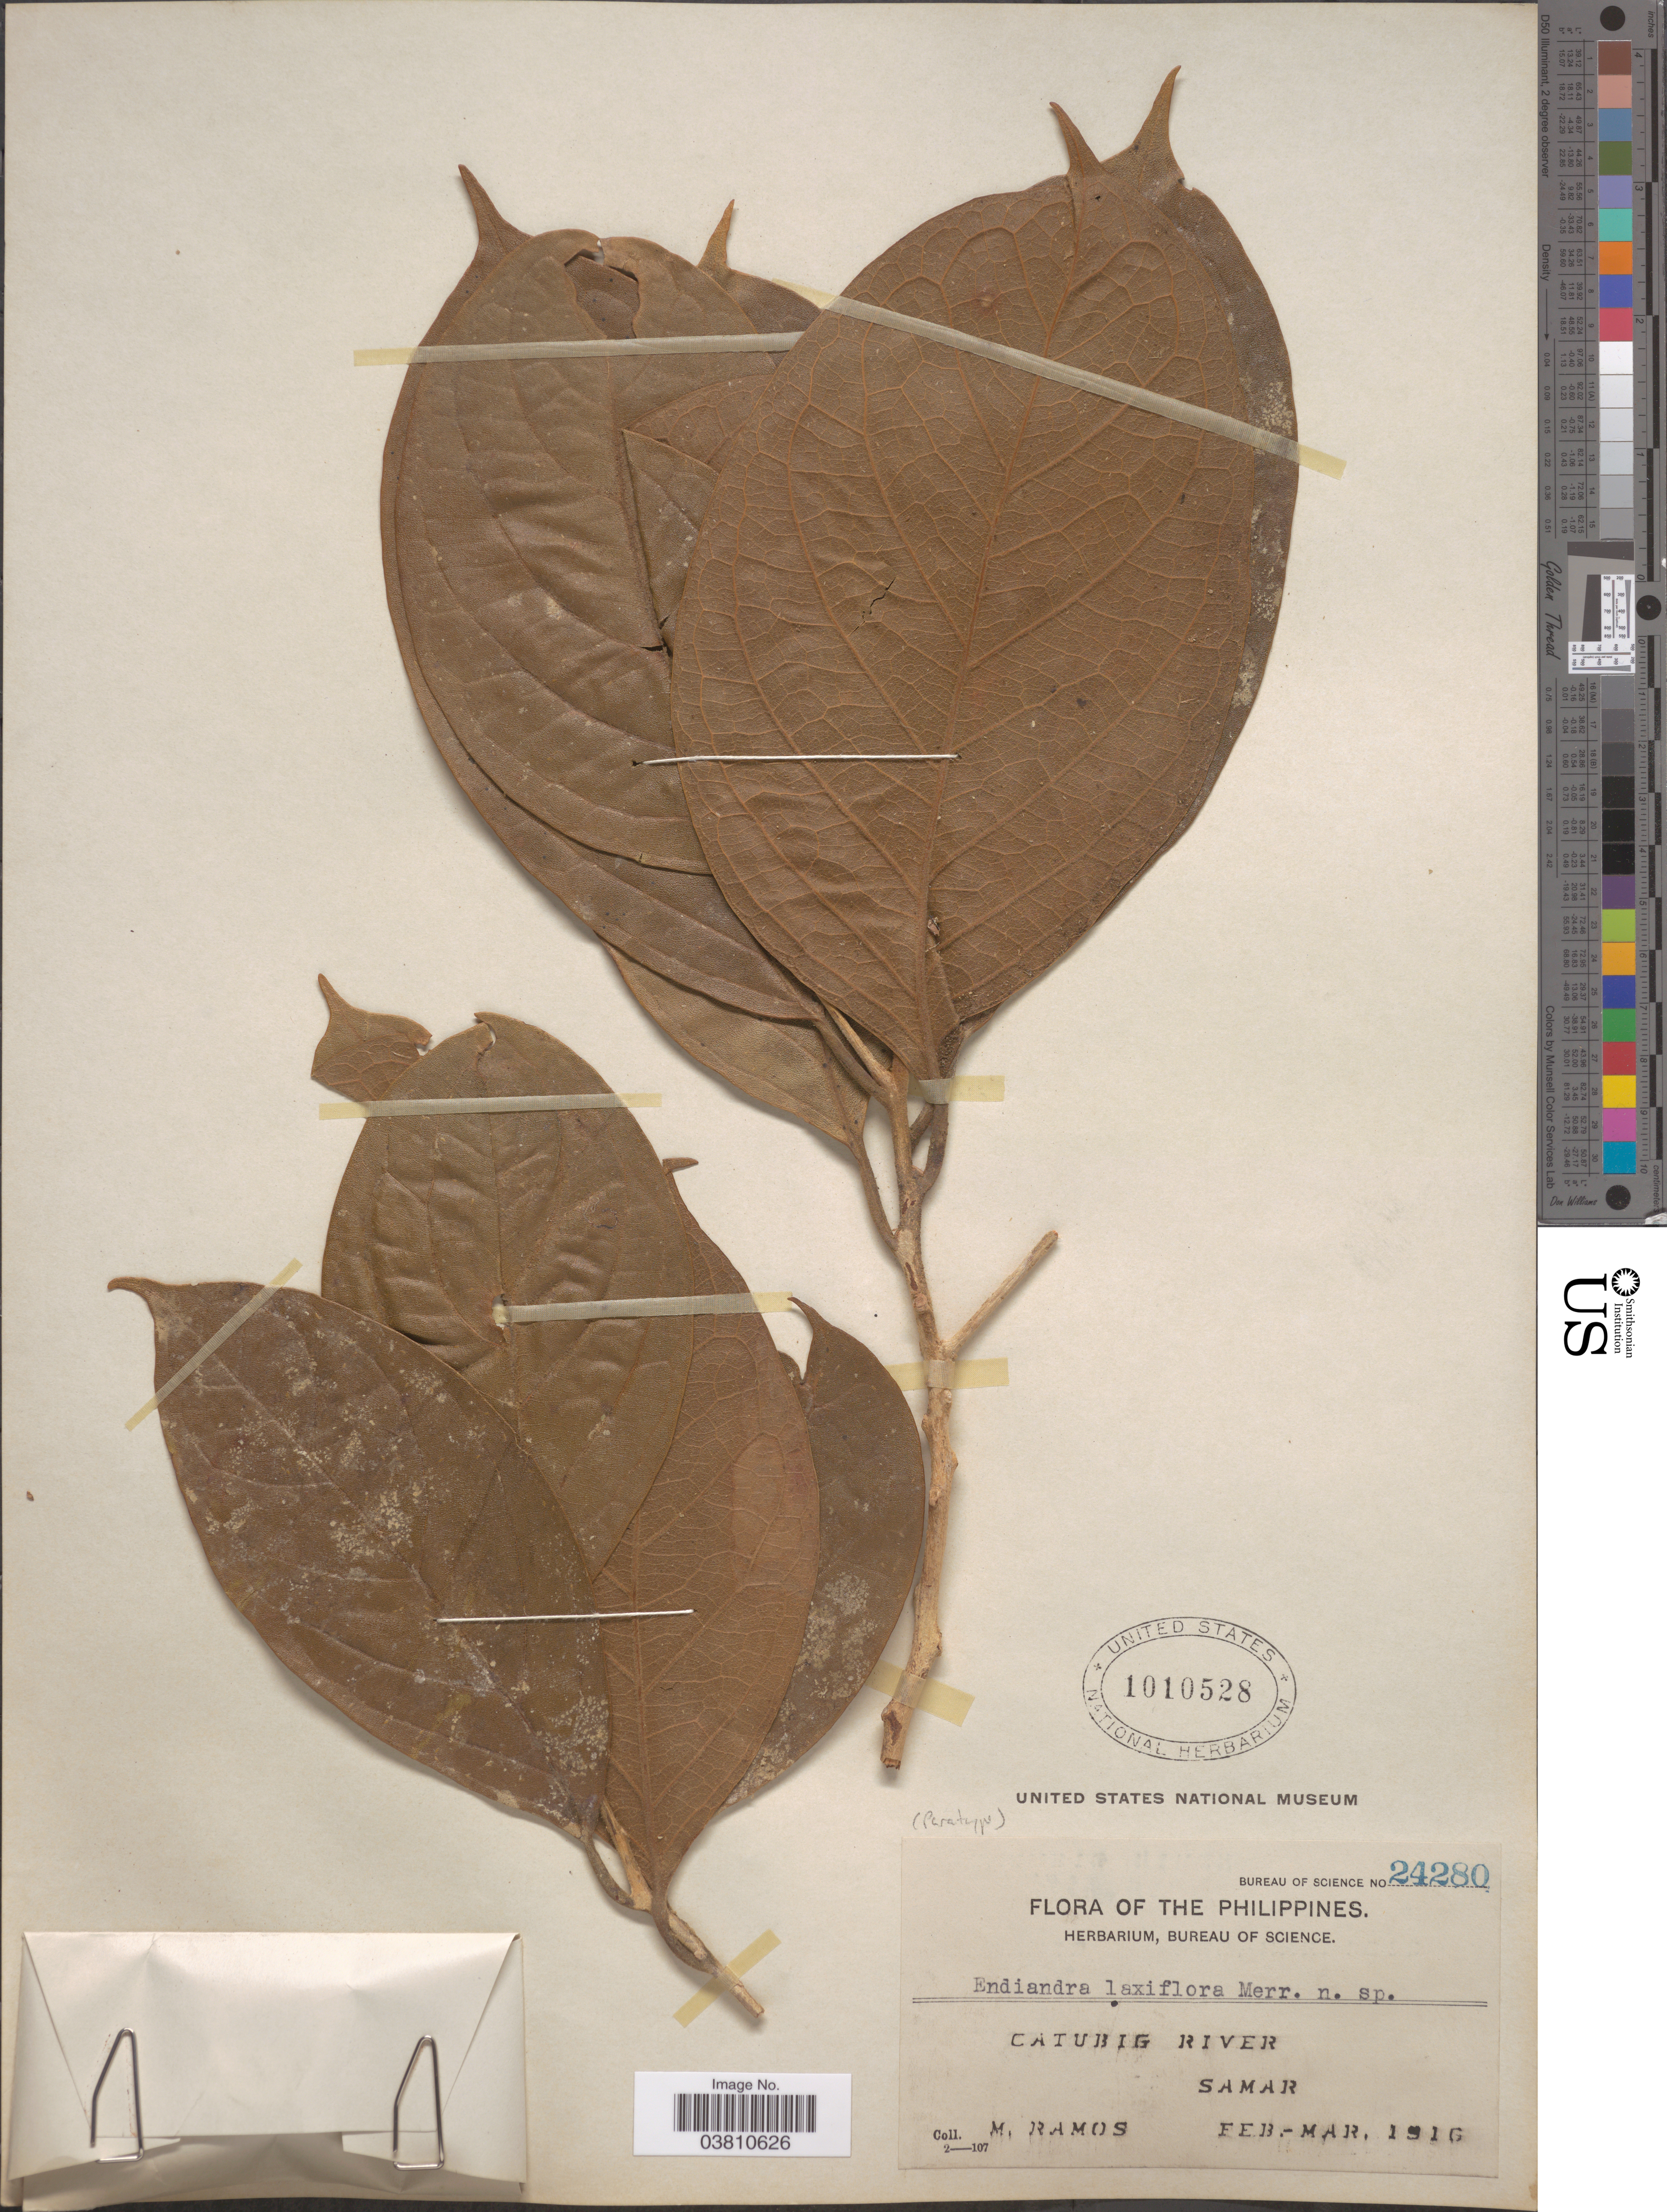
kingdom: Plantae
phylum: Tracheophyta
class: Magnoliopsida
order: Laurales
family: Lauraceae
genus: Endiandra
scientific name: Endiandra laxiflora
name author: Merr.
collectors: M. Ramos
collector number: Bureau of Science 24280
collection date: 1916-02/1916-03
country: Philippines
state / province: Eastern Visayas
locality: Catubig River, Samar.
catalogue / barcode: US 1010528